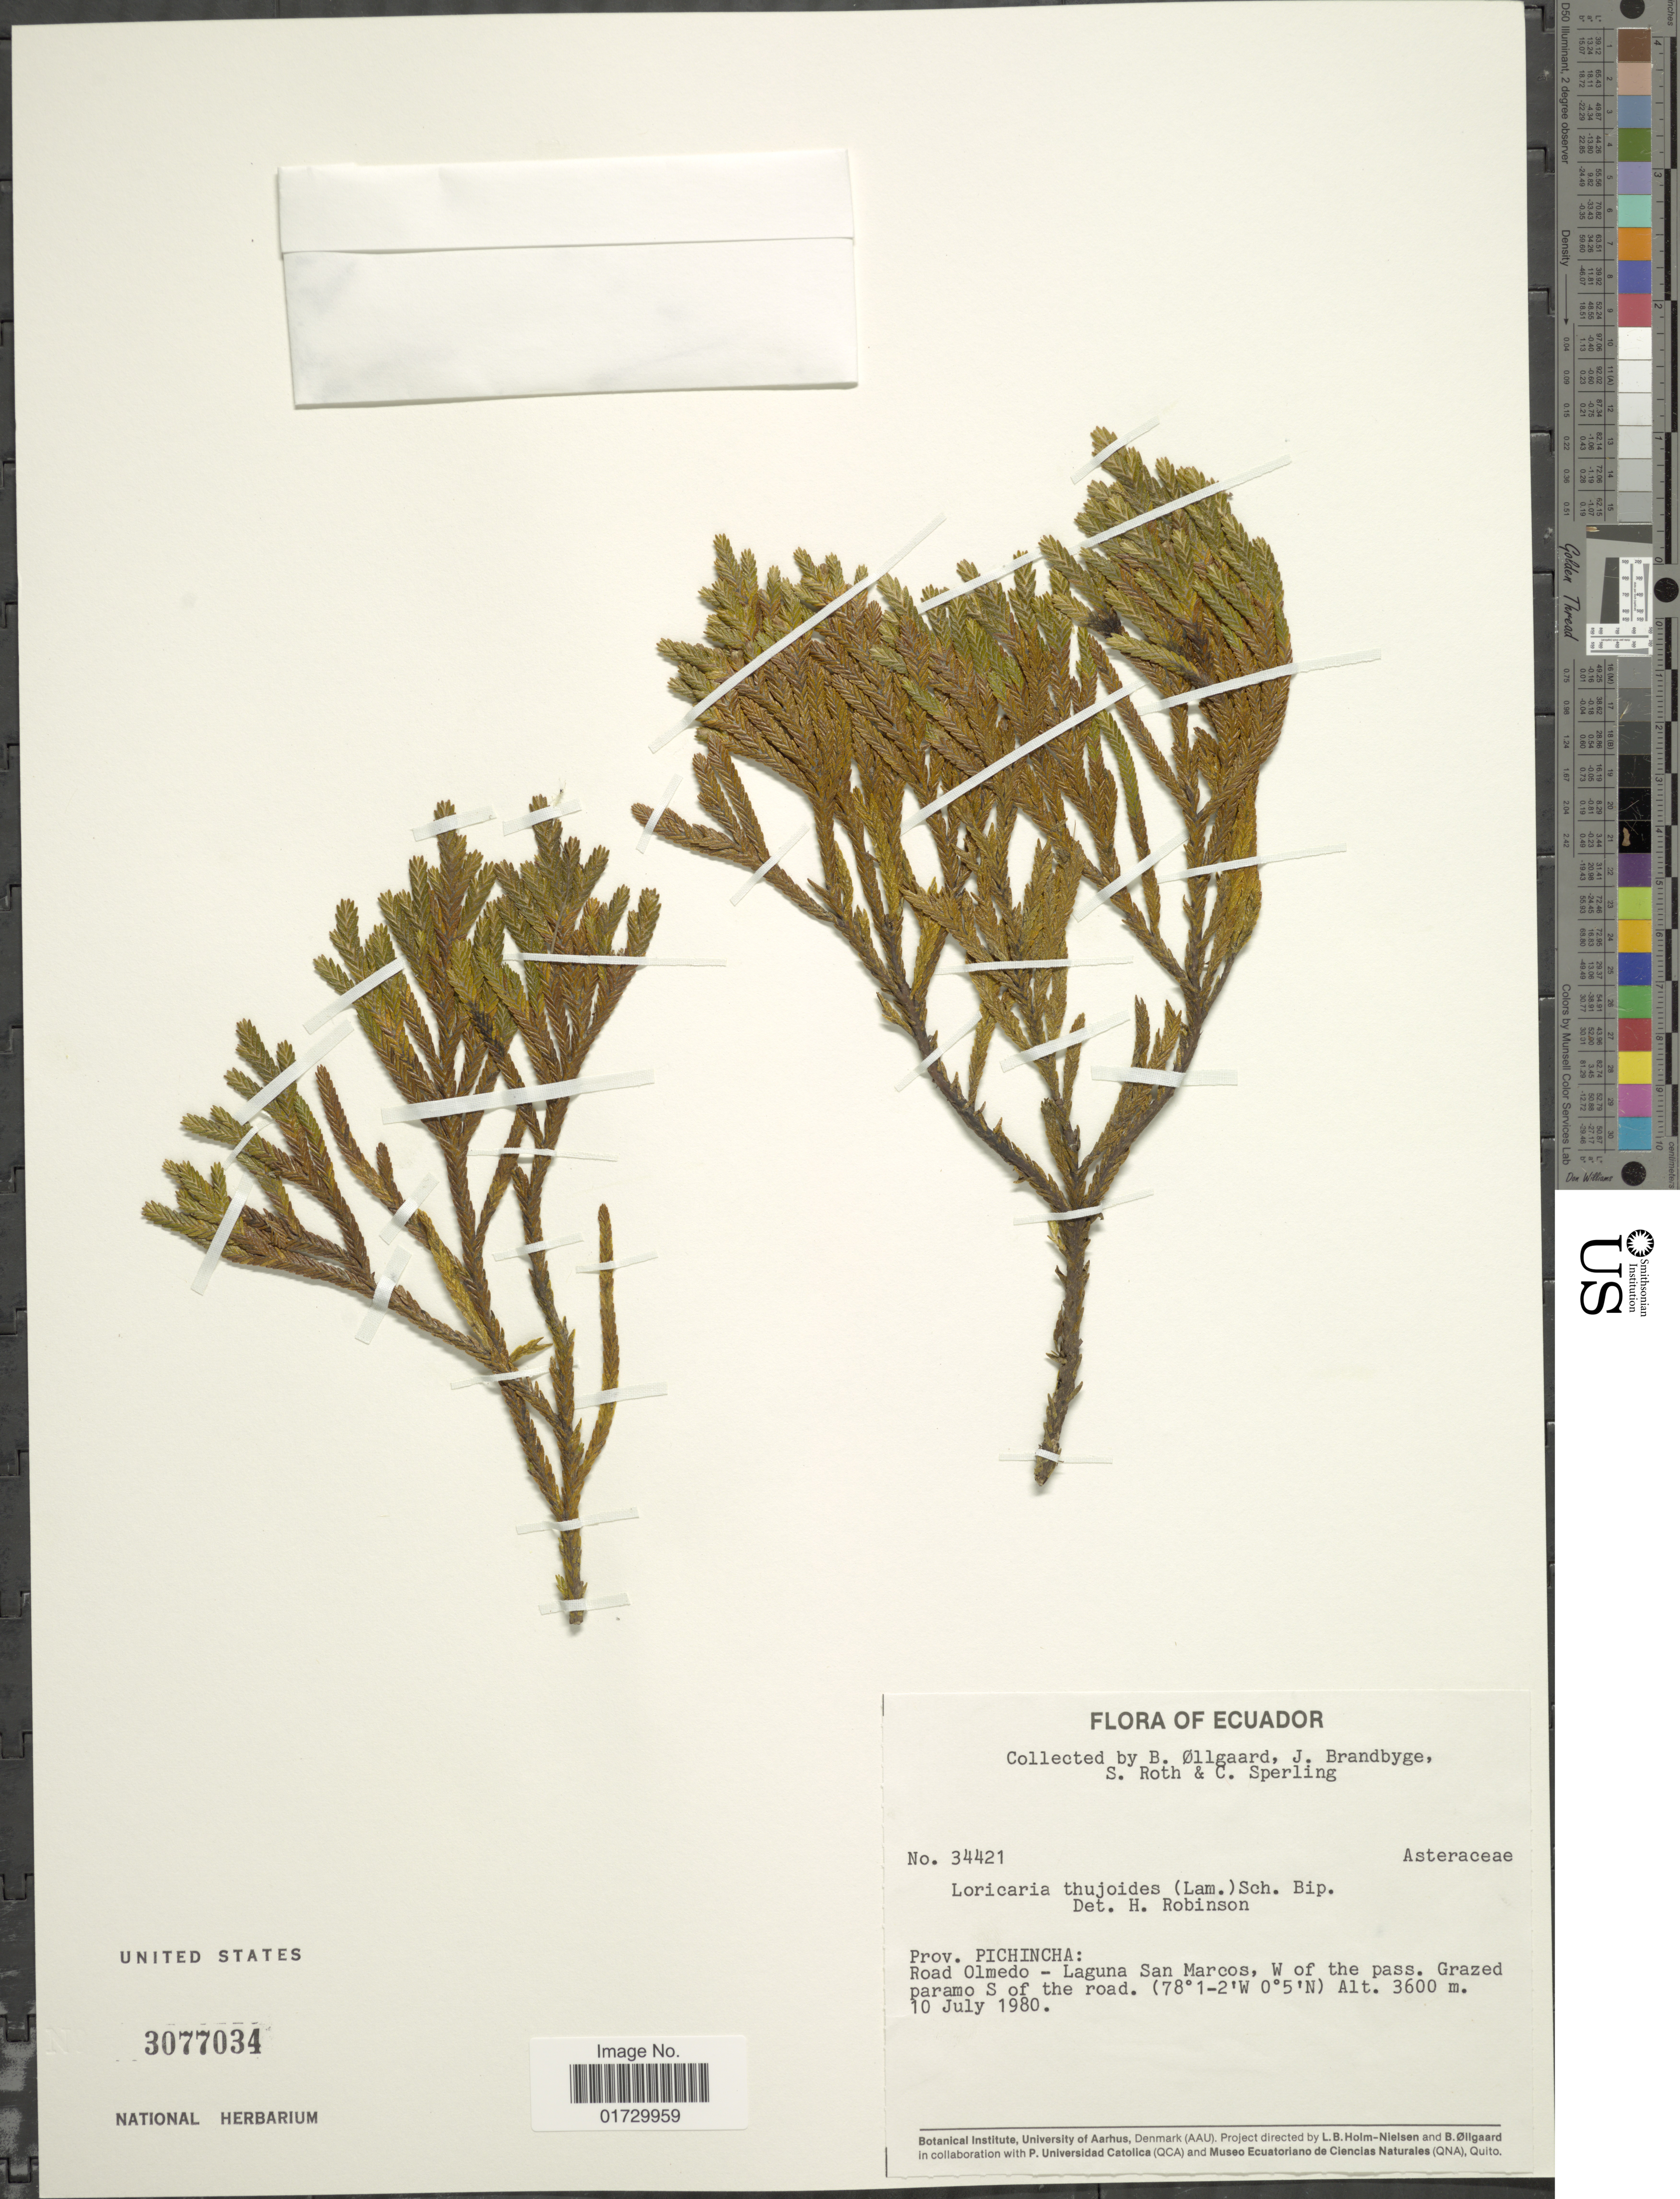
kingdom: Plantae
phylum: Tracheophyta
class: Magnoliopsida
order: Asterales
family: Asteraceae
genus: Loricaria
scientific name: Loricaria thuyoides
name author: (Lam.) Sch. Bip.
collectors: B. Øllgaard, J. Brandbyge, S. Roth & C. Sperling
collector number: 34421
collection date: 1980-07-10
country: Ecuador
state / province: Pichincha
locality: Road Olmedo - Laguna San Marcos, W of the pass. Grazed paramo S of the road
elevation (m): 3600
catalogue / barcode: US 3077034